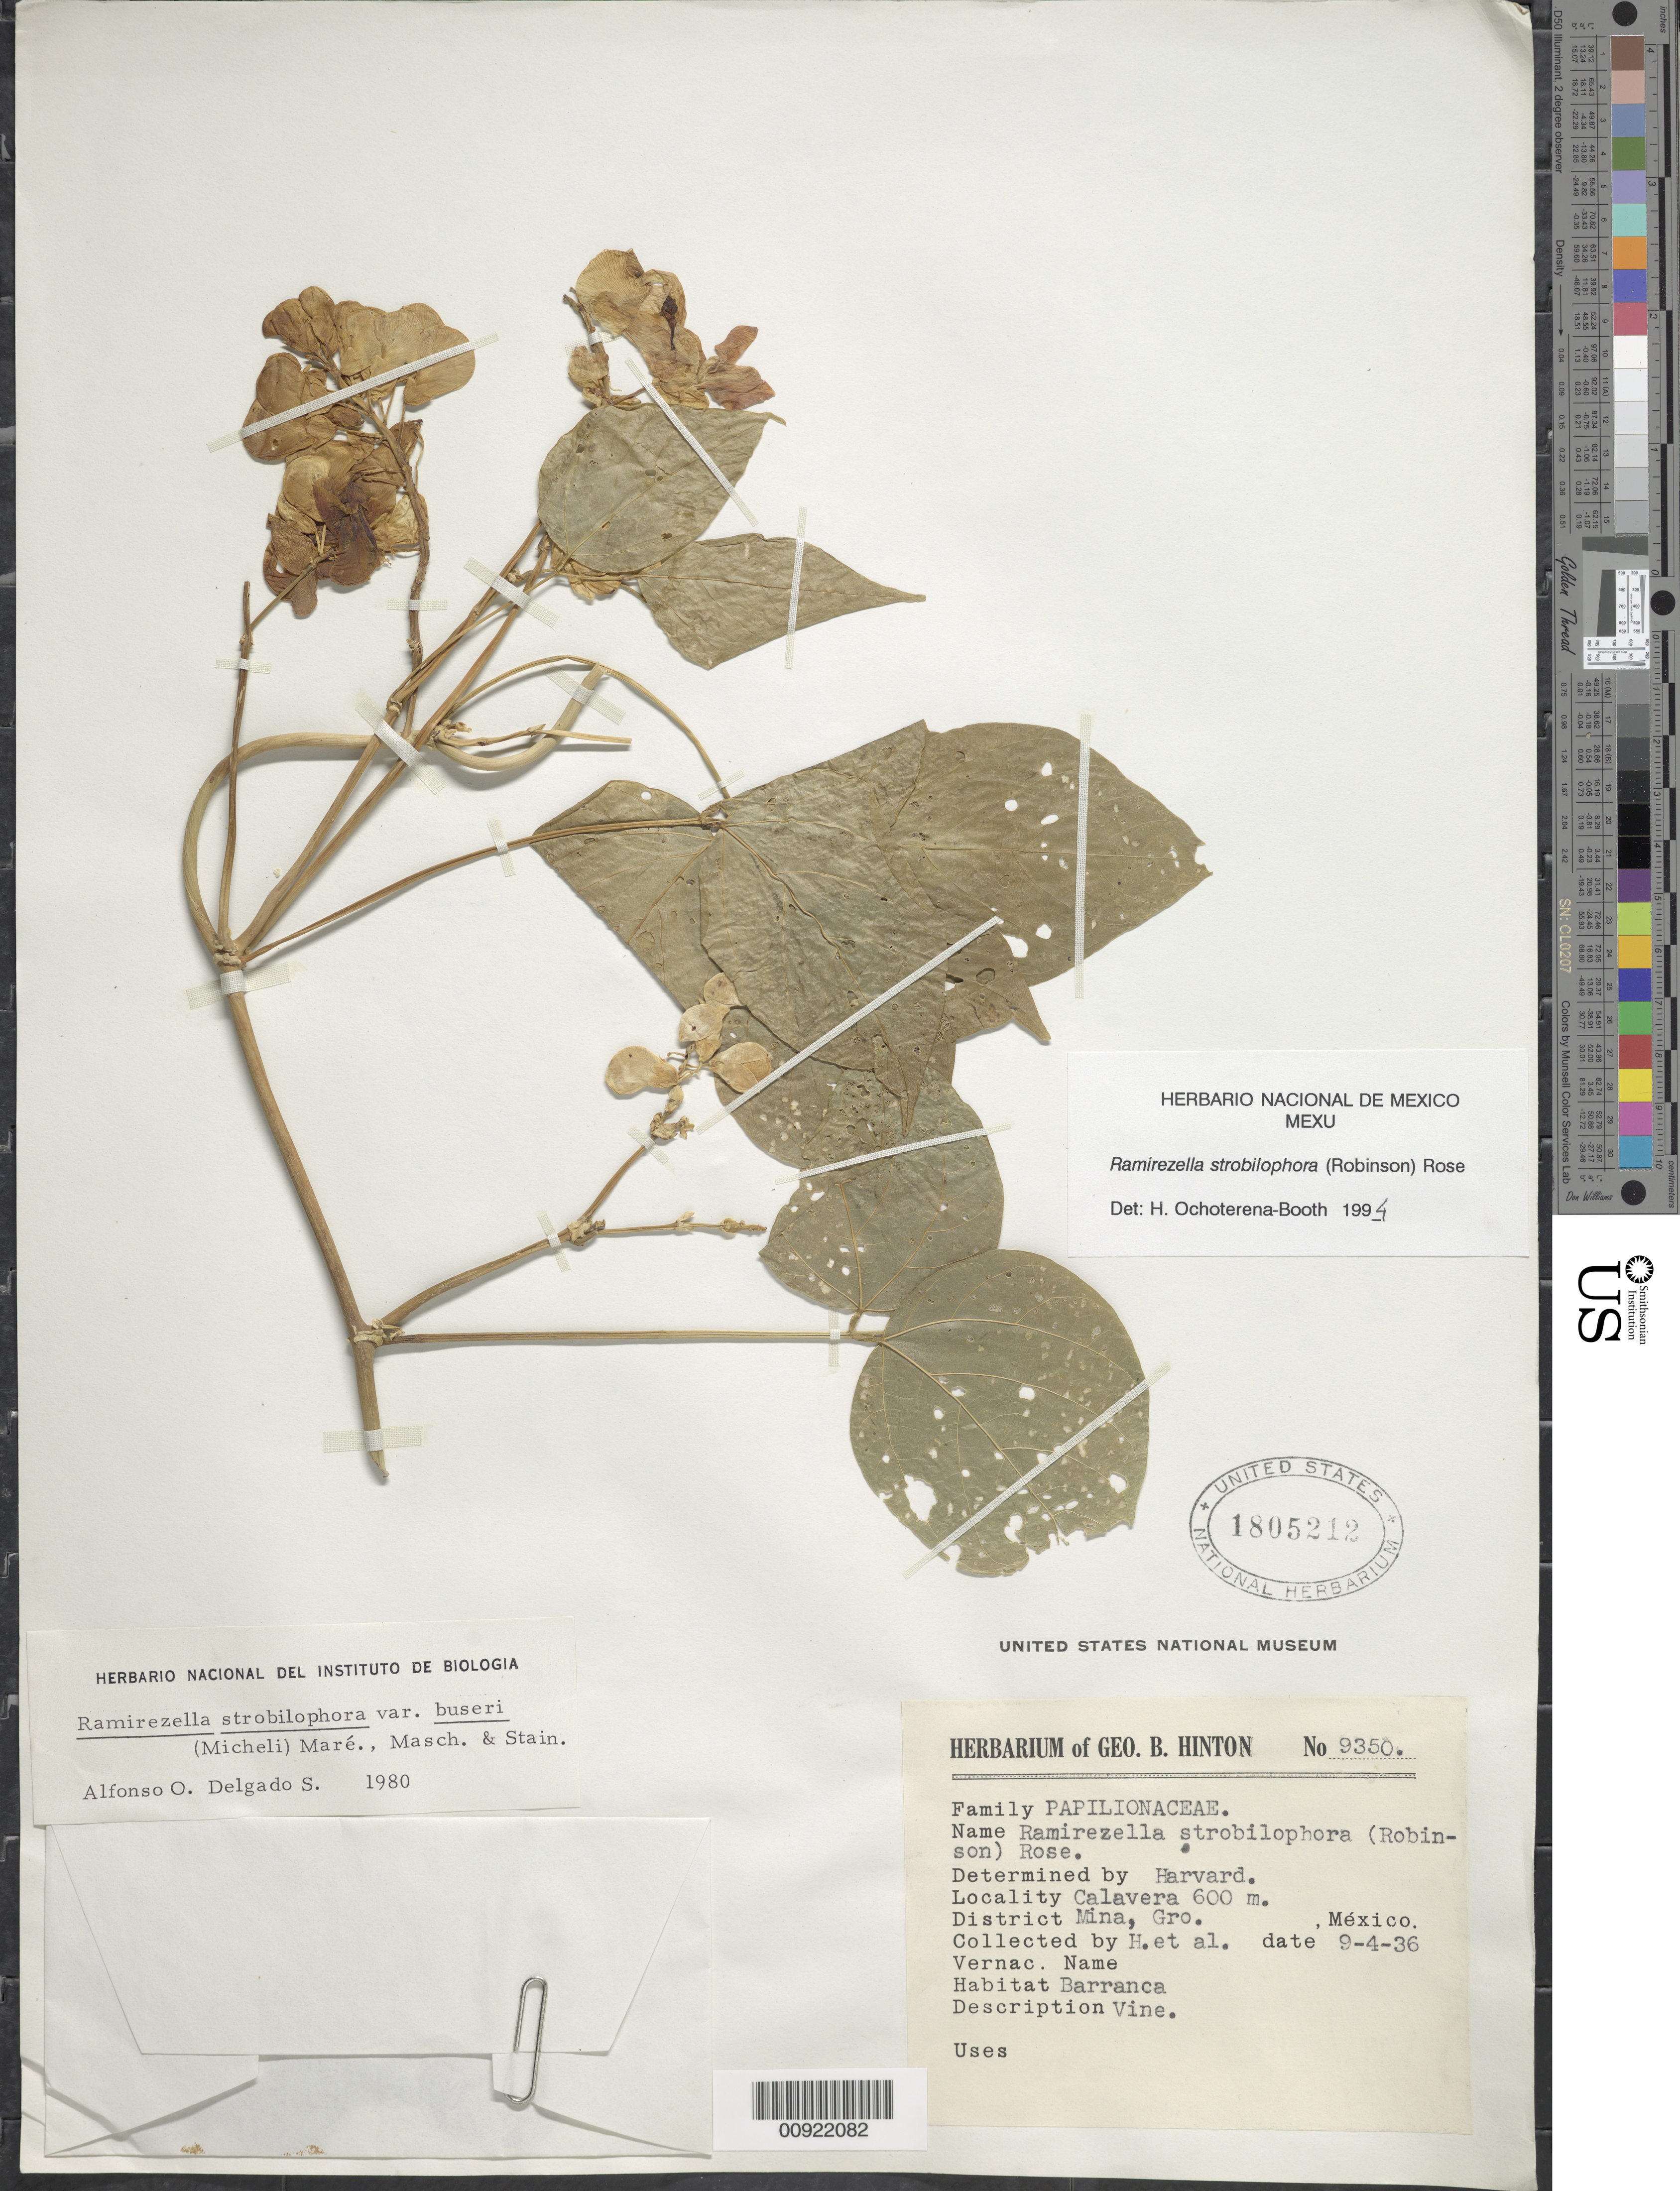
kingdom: Plantae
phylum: Tracheophyta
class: Magnoliopsida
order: Fabales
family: Fabaceae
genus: Ramirezella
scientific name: Ramirezella strobilophora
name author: (B.L. Rob.) Rose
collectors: G. B. Hinton & et al.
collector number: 9350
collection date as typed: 04 Sep 1936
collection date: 1936-09-04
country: Mexico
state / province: Guerrero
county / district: Mina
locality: Calavera, District Mina, Gro.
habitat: Barranca.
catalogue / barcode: US 1805212